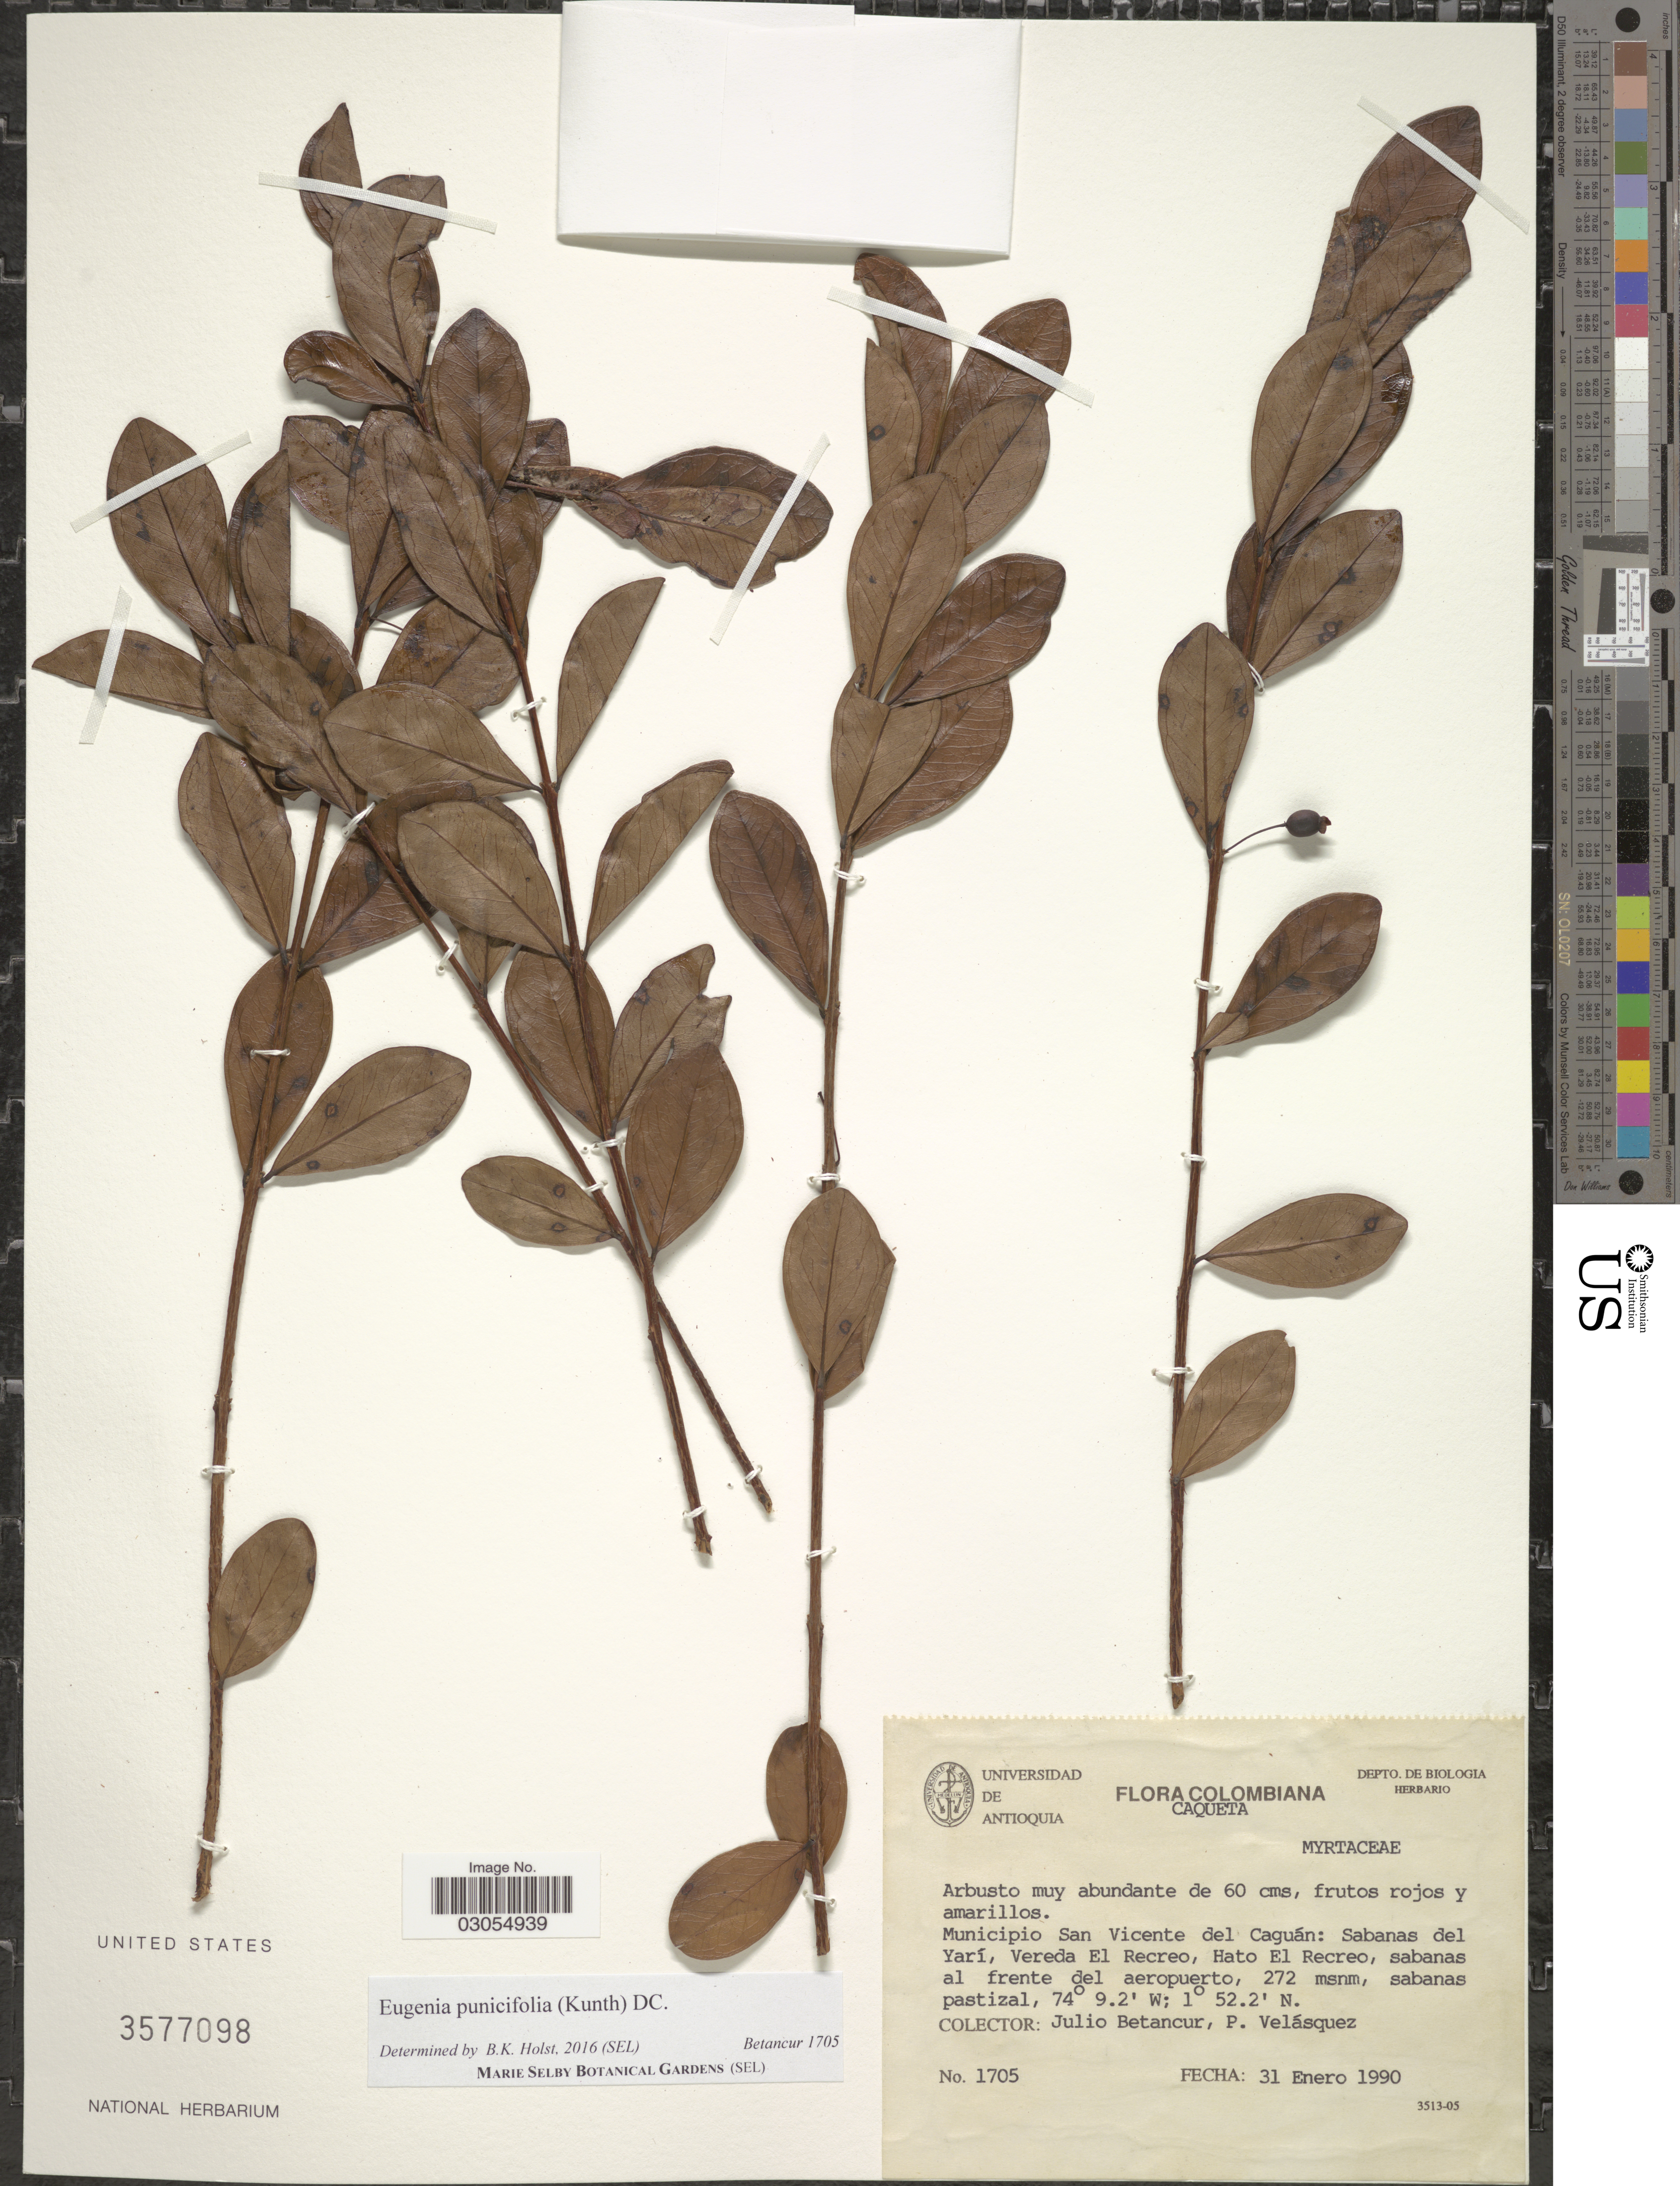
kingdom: Plantae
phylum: Tracheophyta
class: Magnoliopsida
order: Myrtales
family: Myrtaceae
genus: Eugenia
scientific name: Eugenia punicifolia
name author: (Kunth) DC.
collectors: J. Betancur & P. Velasquez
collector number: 1705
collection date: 1990-01-31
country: Colombia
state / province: Caquetá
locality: Municipio San Vicente del Caguán: Sabanas del Yarí, Vereda El Recreo, Hato El Recreo, sabanas al frente del aeropuerto.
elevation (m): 272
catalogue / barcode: US 3577098